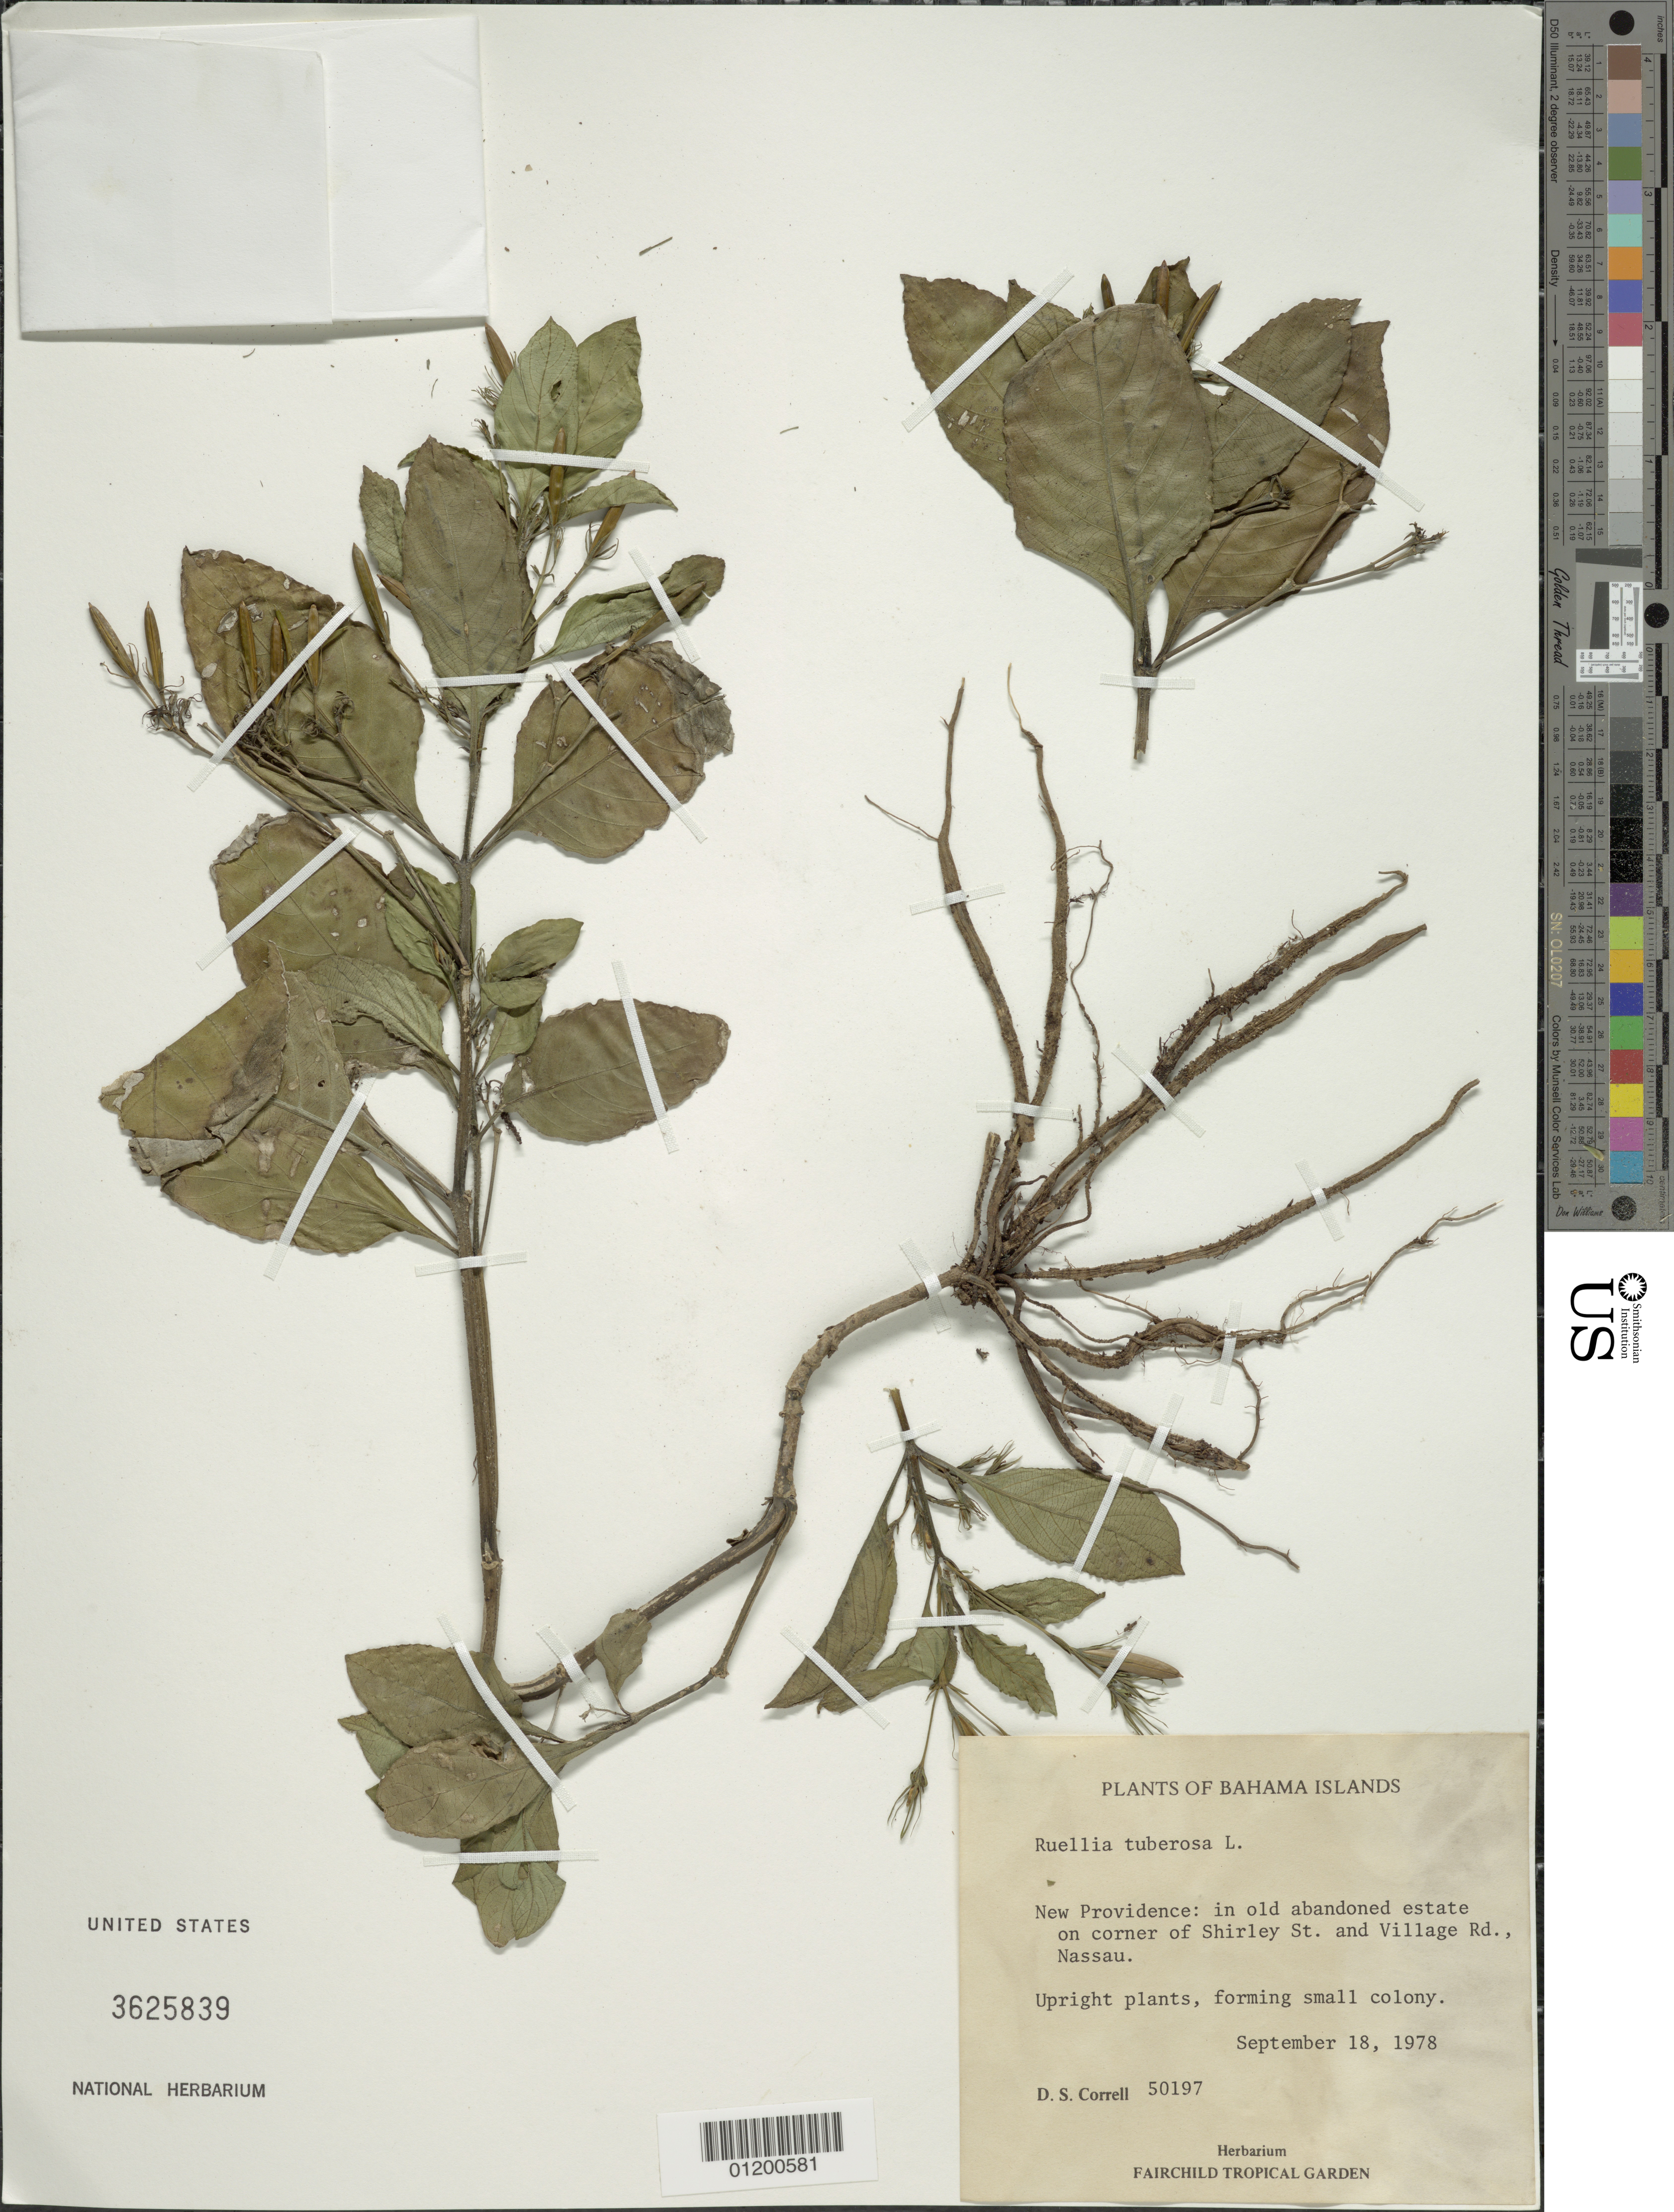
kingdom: Plantae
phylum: Tracheophyta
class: Magnoliopsida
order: Lamiales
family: Acanthaceae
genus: Ruellia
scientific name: Ruellia tuberosa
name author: L.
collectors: D. S. Correll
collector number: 50197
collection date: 1978-09-18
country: Bahamas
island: New Providence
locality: In old abandoned estate on corner of Shirley St. and Village Rd., Nassau.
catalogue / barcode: US 3625839